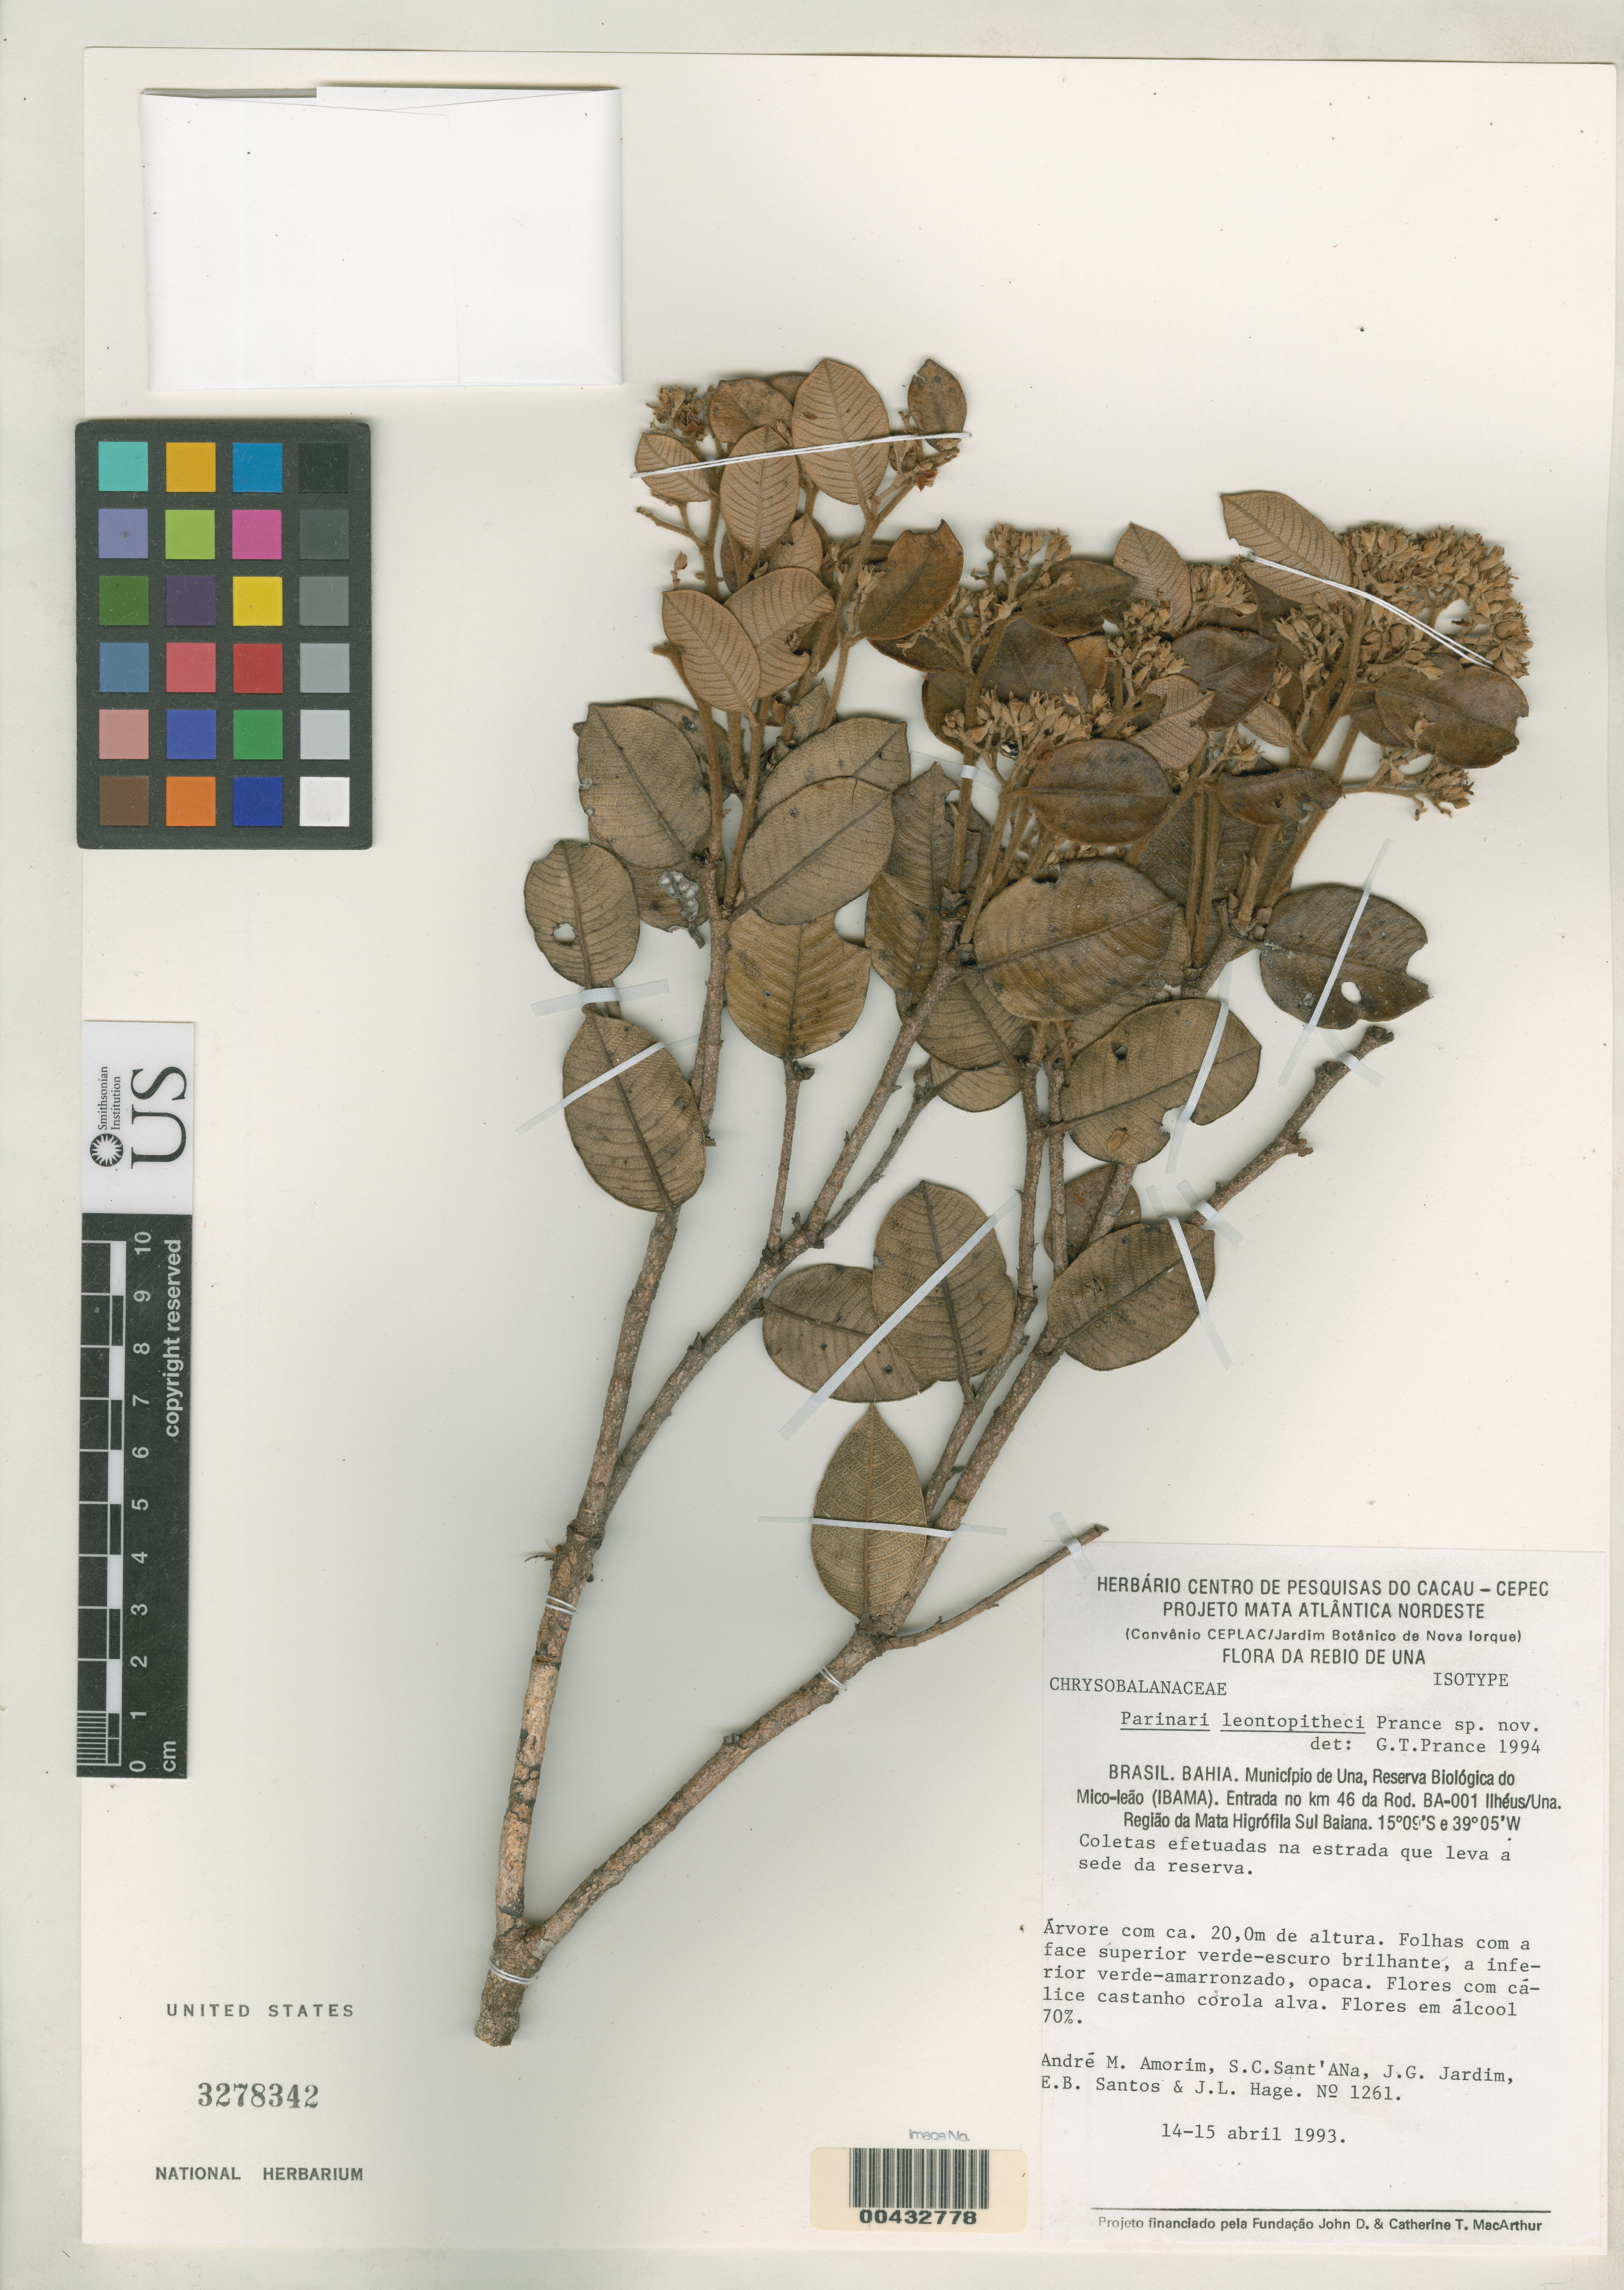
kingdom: Plantae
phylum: Tracheophyta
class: Magnoliopsida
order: Malpighiales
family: Chrysobalanaceae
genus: Parinari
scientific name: Parinari leontopitheci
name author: Prance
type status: Isotype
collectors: A. M. Amorim, S. C. Sant' Ana, J. Jardim, E. B. Santos & J. L. Hage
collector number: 1261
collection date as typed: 14 Apr 1993 to 15 Apr 1993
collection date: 1993-04-14/1993-04-15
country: Brazil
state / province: Bahia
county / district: Una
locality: Reserva Biologica do Mico-Leao (IBAMA), entrada no km 46 da Rod. BA-001 Ilheus/Una.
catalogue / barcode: US 3278342